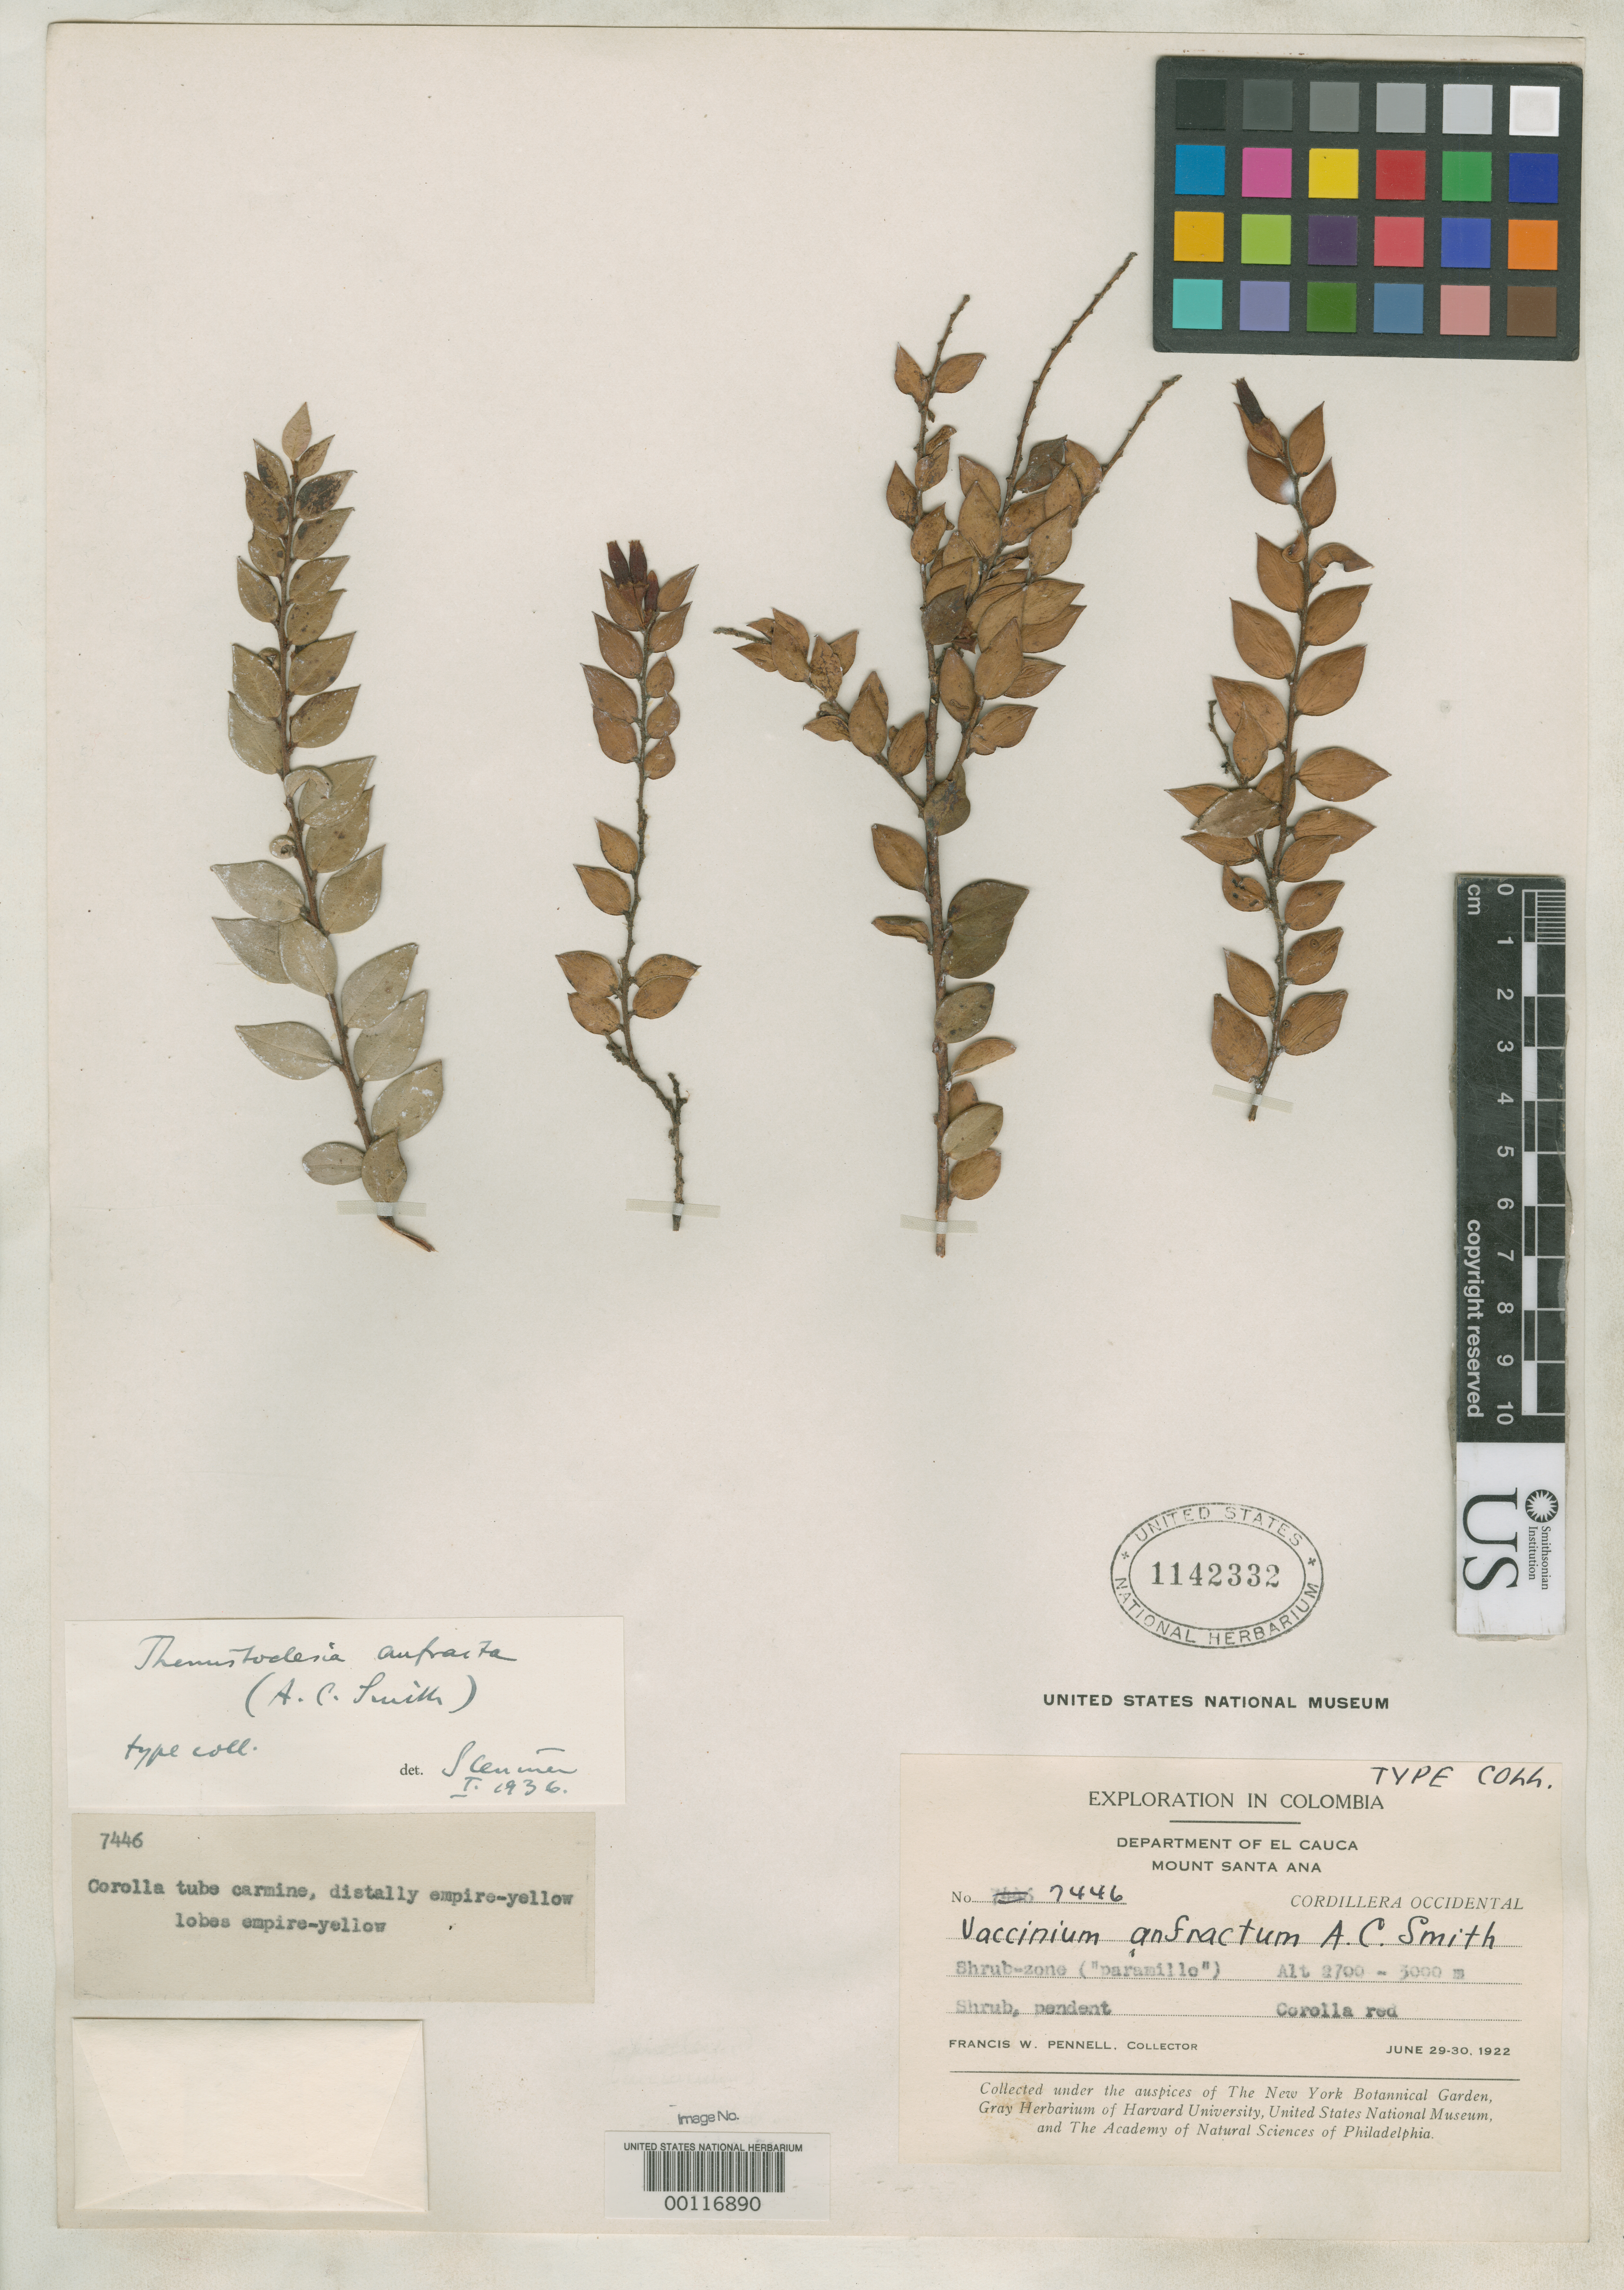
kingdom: Plantae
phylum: Tracheophyta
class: Magnoliopsida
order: Ericales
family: Ericaceae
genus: Vaccinium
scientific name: Vaccinium anfractum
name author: A.C. Sm.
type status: Isotype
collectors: F. W. Pennell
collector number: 7446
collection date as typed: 29 Jun 1922 to 30 Jun 1922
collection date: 1922-06-29/1922-06-30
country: Colombia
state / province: Cauca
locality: Mount Santa Ana.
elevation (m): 2700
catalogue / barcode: US 1142332